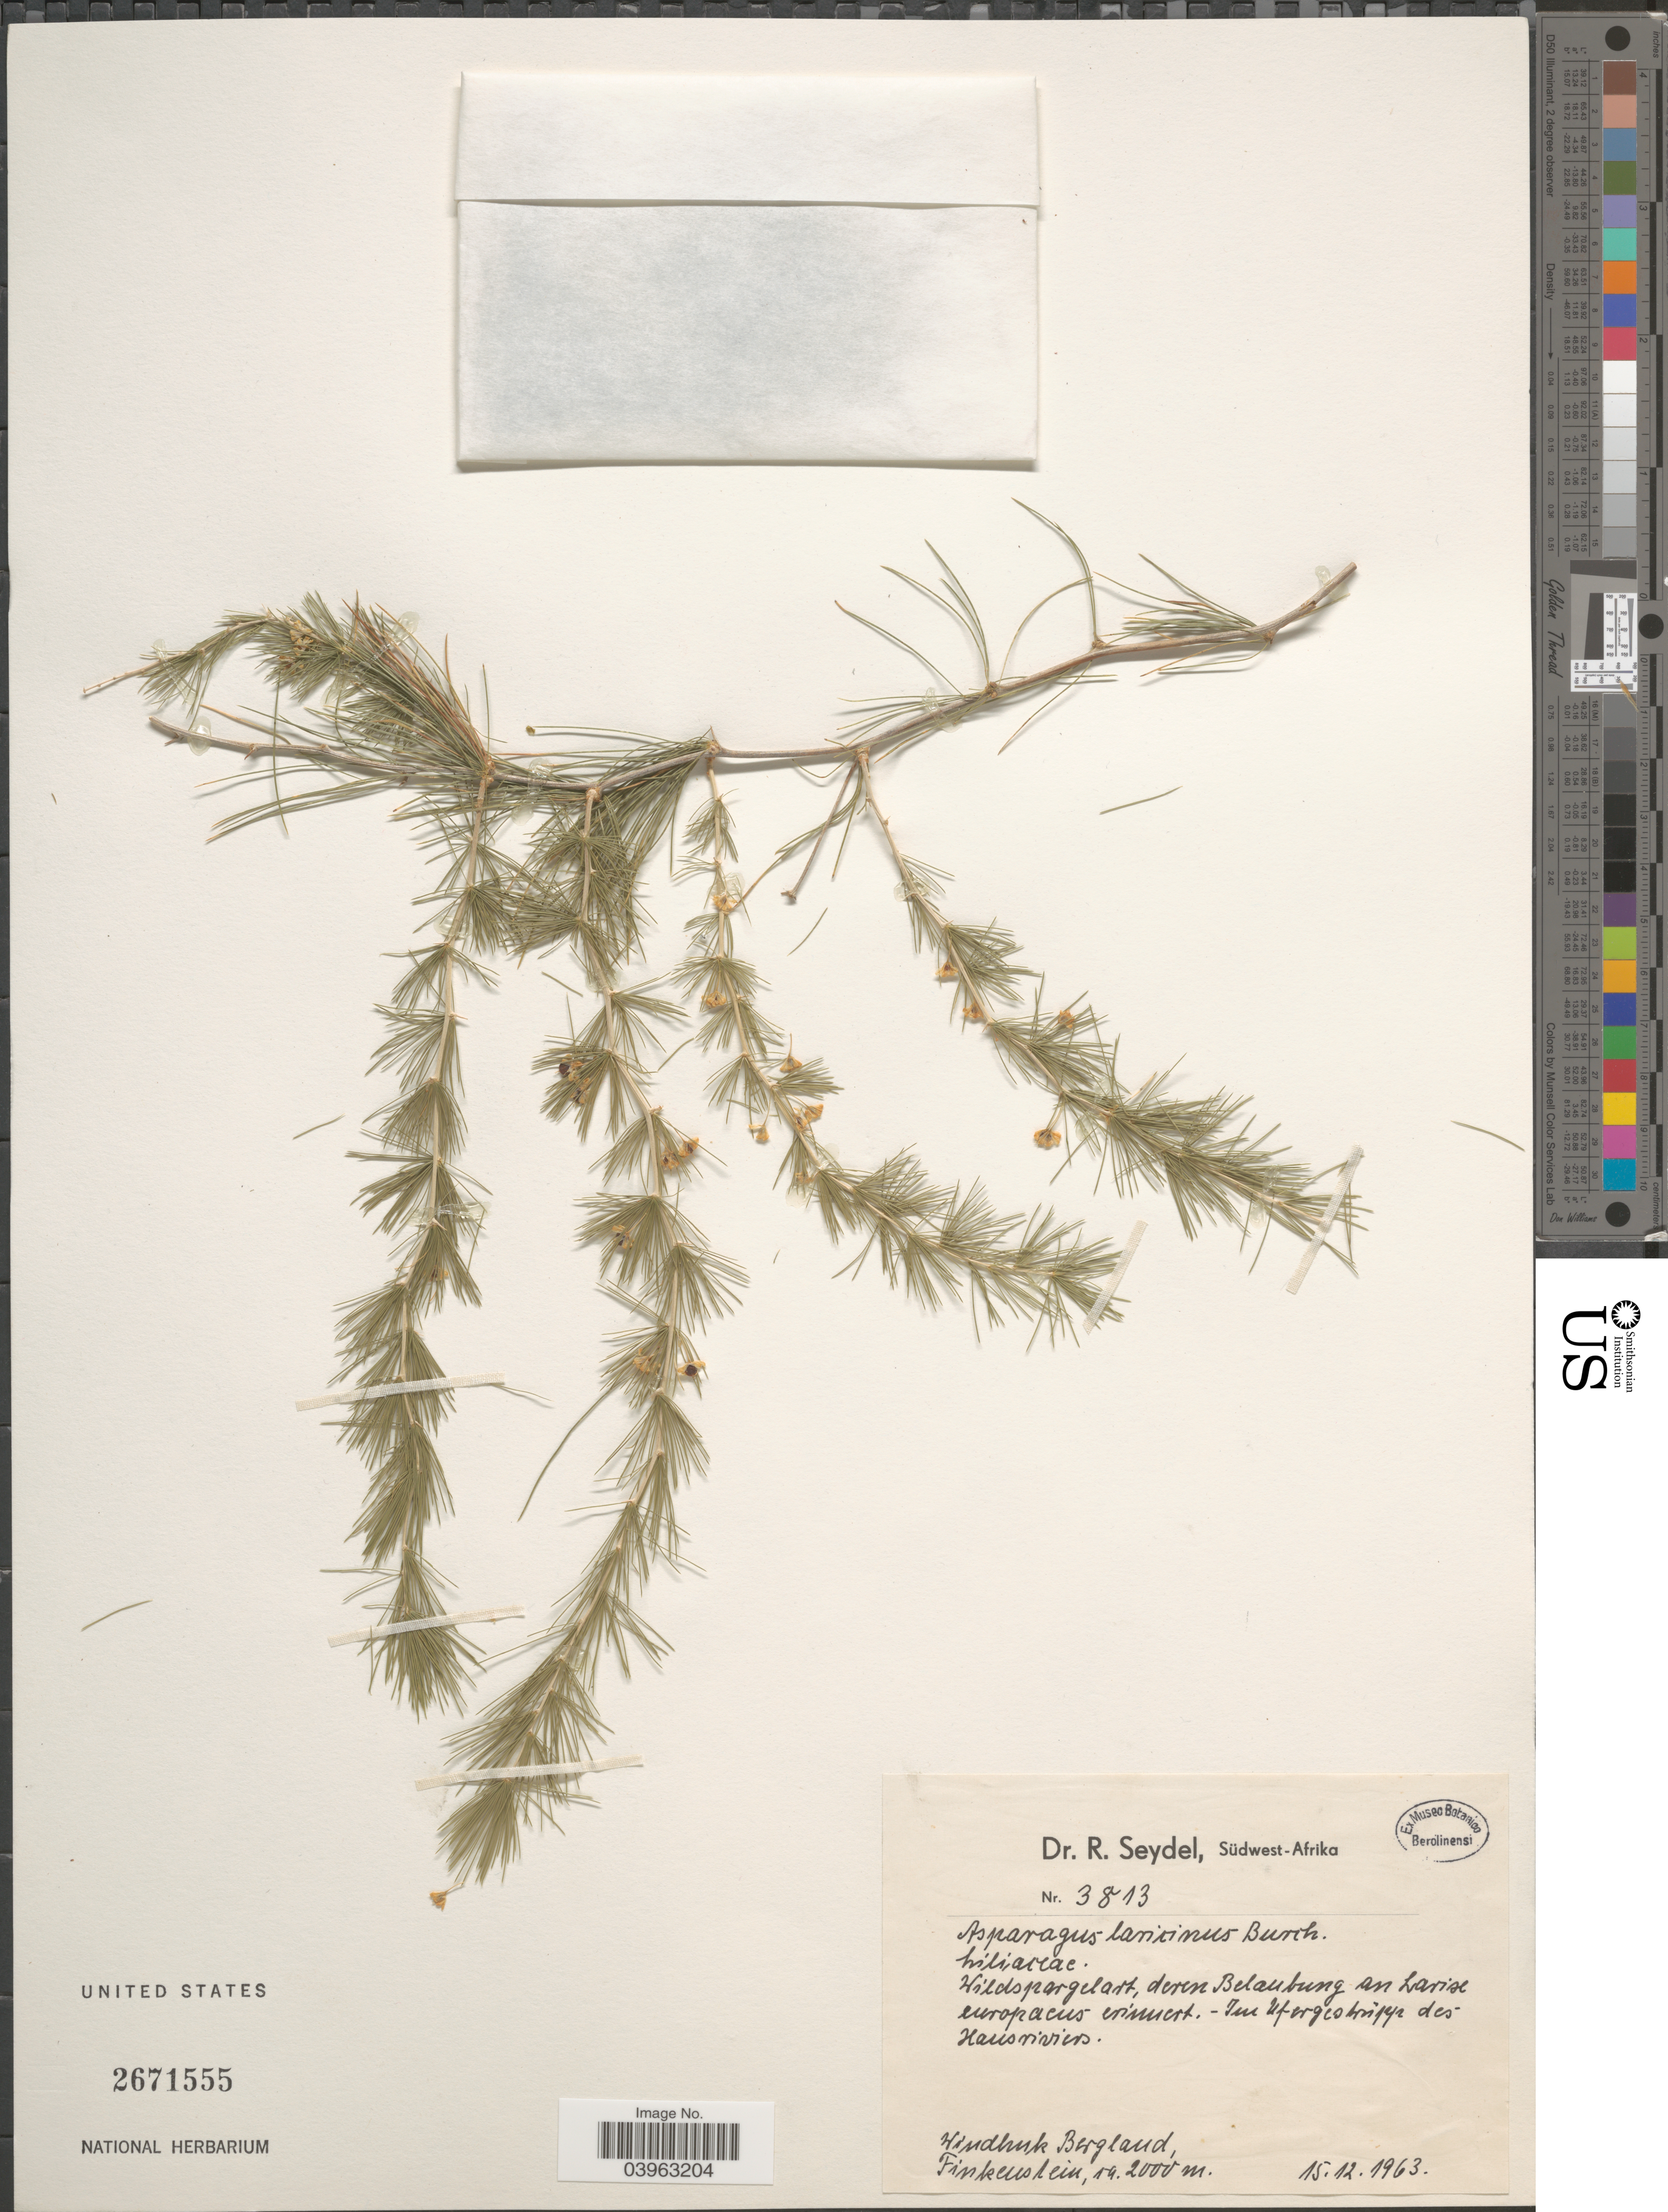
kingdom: Plantae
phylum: Tracheophyta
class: Liliopsida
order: Asparagales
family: Asparagaceae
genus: Asparagus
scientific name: Asparagus laricinus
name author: Burch.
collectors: R. Seydel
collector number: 3813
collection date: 1963-12-15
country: Namibia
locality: Südwest-Afrika. Windhuk, Bergland, Finkenstein.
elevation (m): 2000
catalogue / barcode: US 2671555